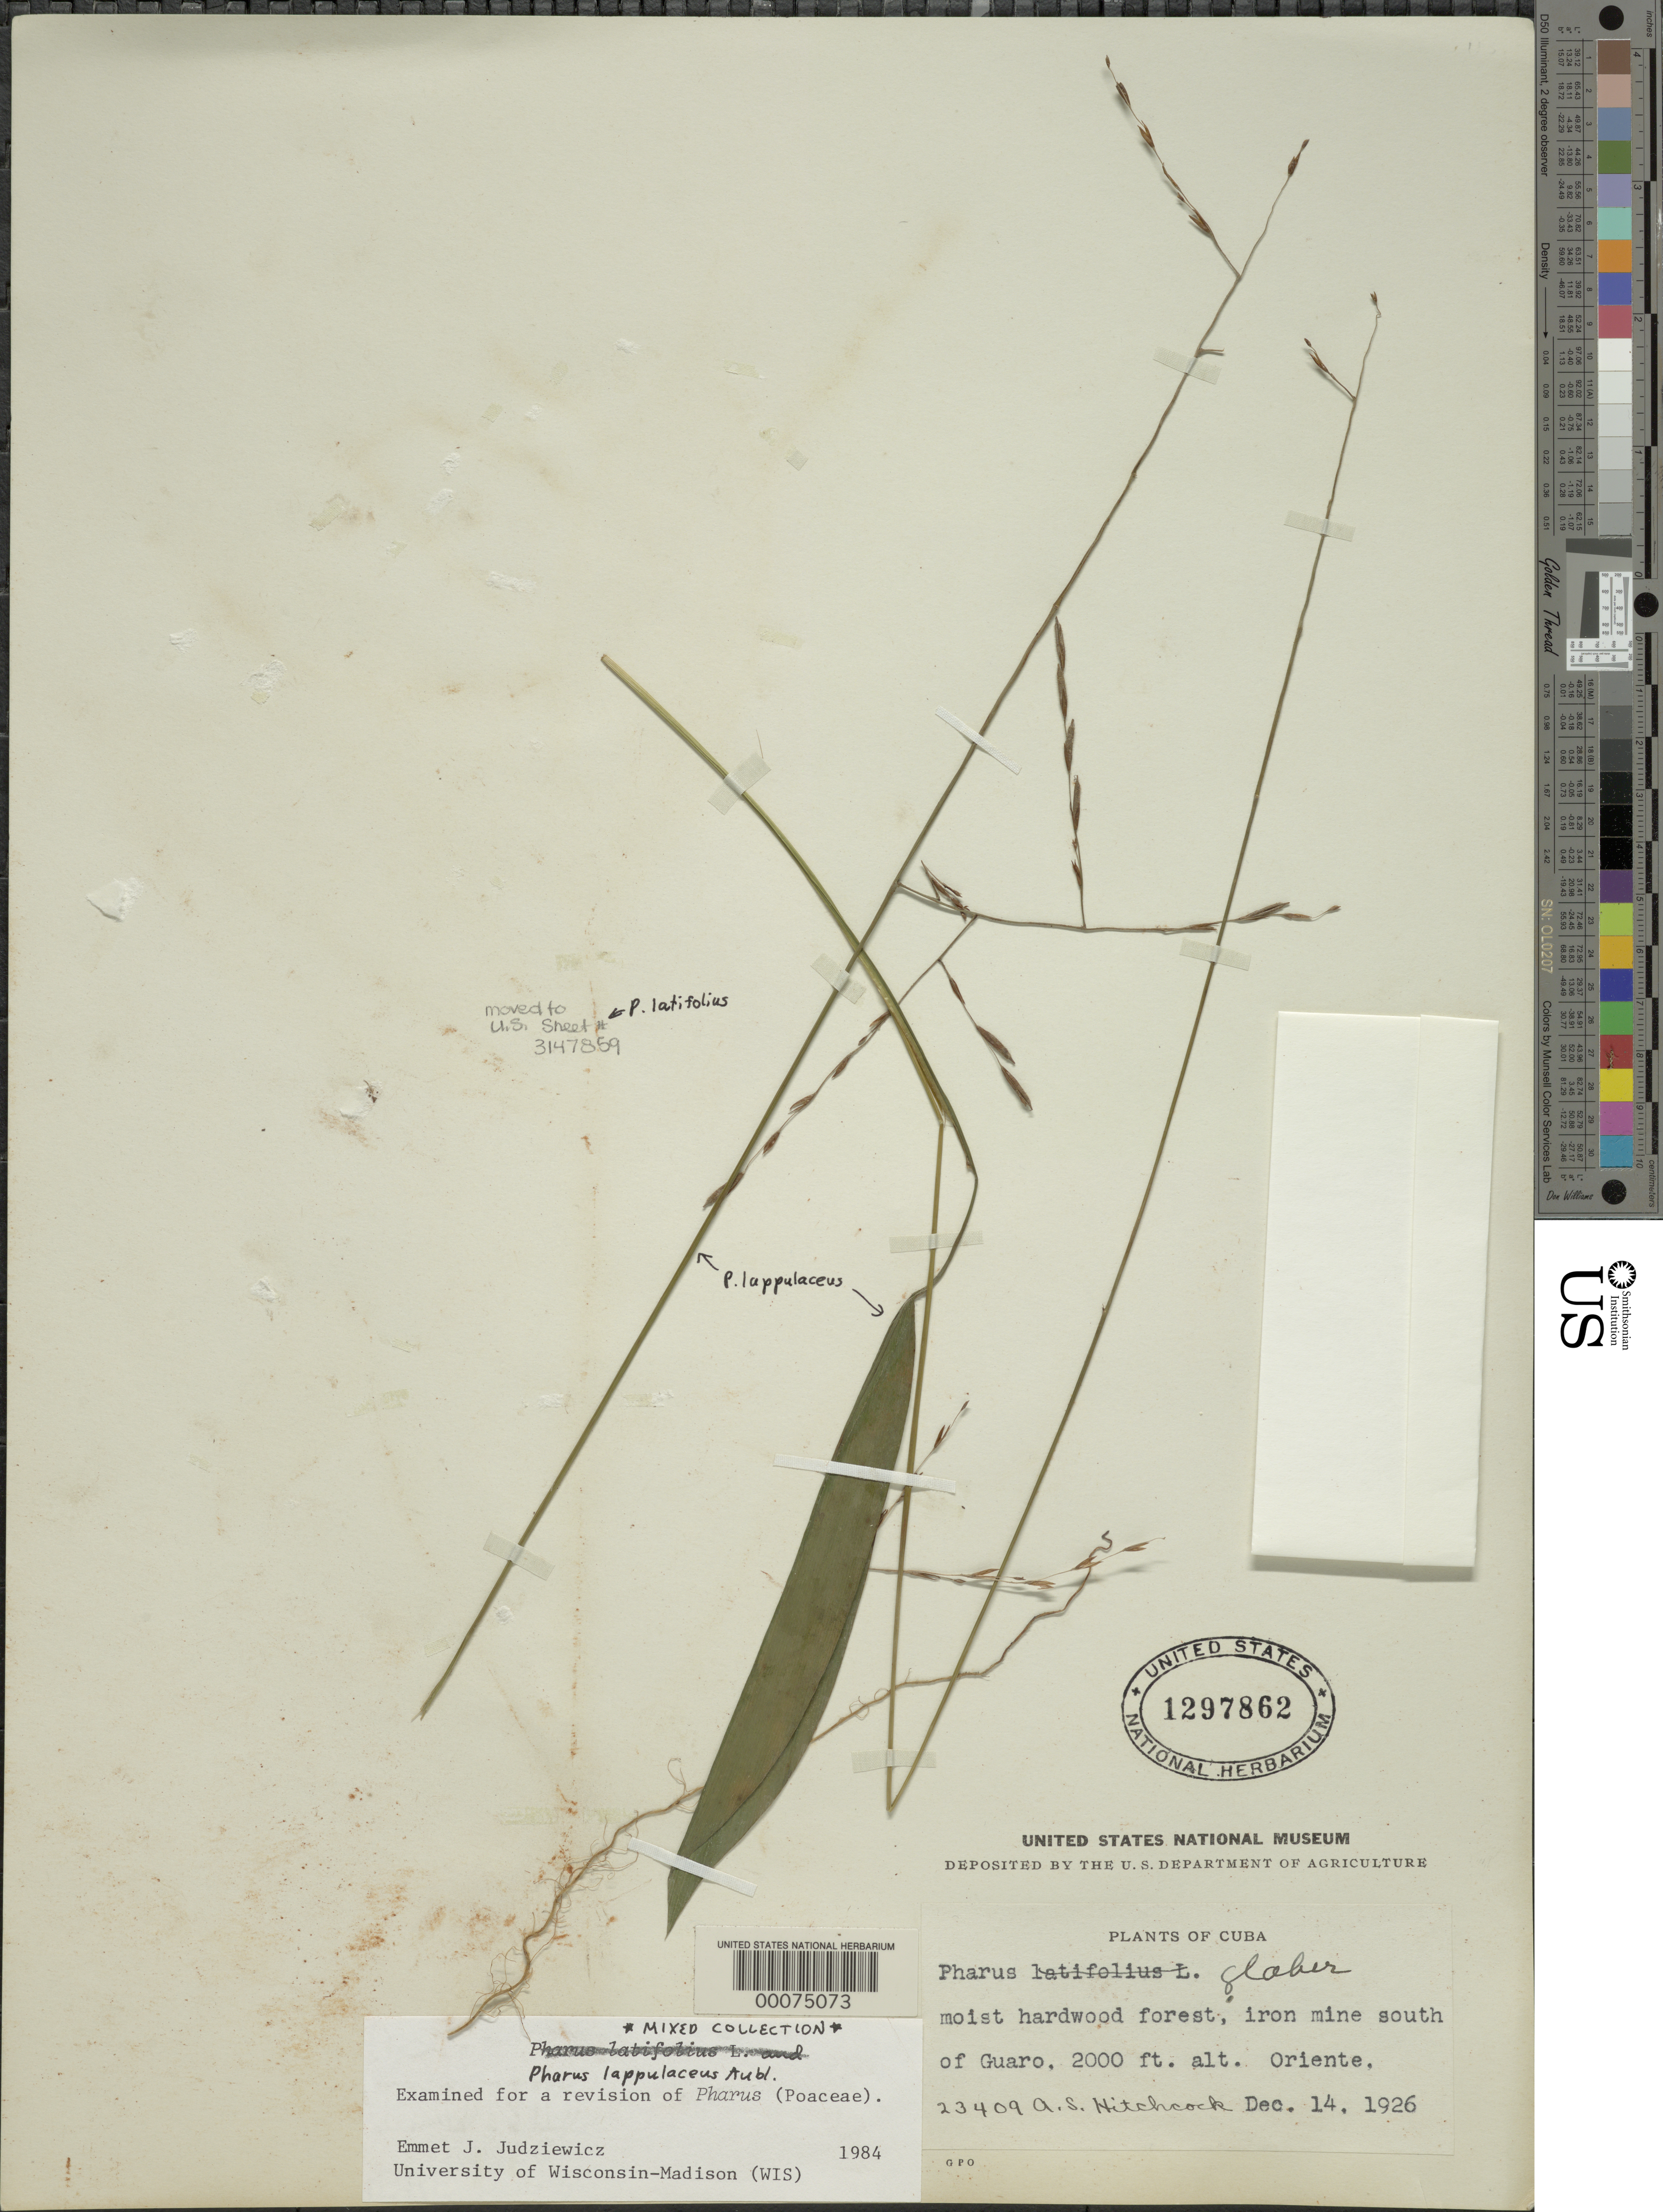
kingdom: Plantae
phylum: Tracheophyta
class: Liliopsida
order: Poales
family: Poaceae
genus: Pharus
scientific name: Pharus lappulaceus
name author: Aubl.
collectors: A. S. Hitchcock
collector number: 23409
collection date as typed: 14 Dec 1926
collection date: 1926-12-14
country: Cuba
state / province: Oriente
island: Greater Antilles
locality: Iron mine s of guaro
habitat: Moist hardwood forest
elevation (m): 610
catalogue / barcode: US 1297862